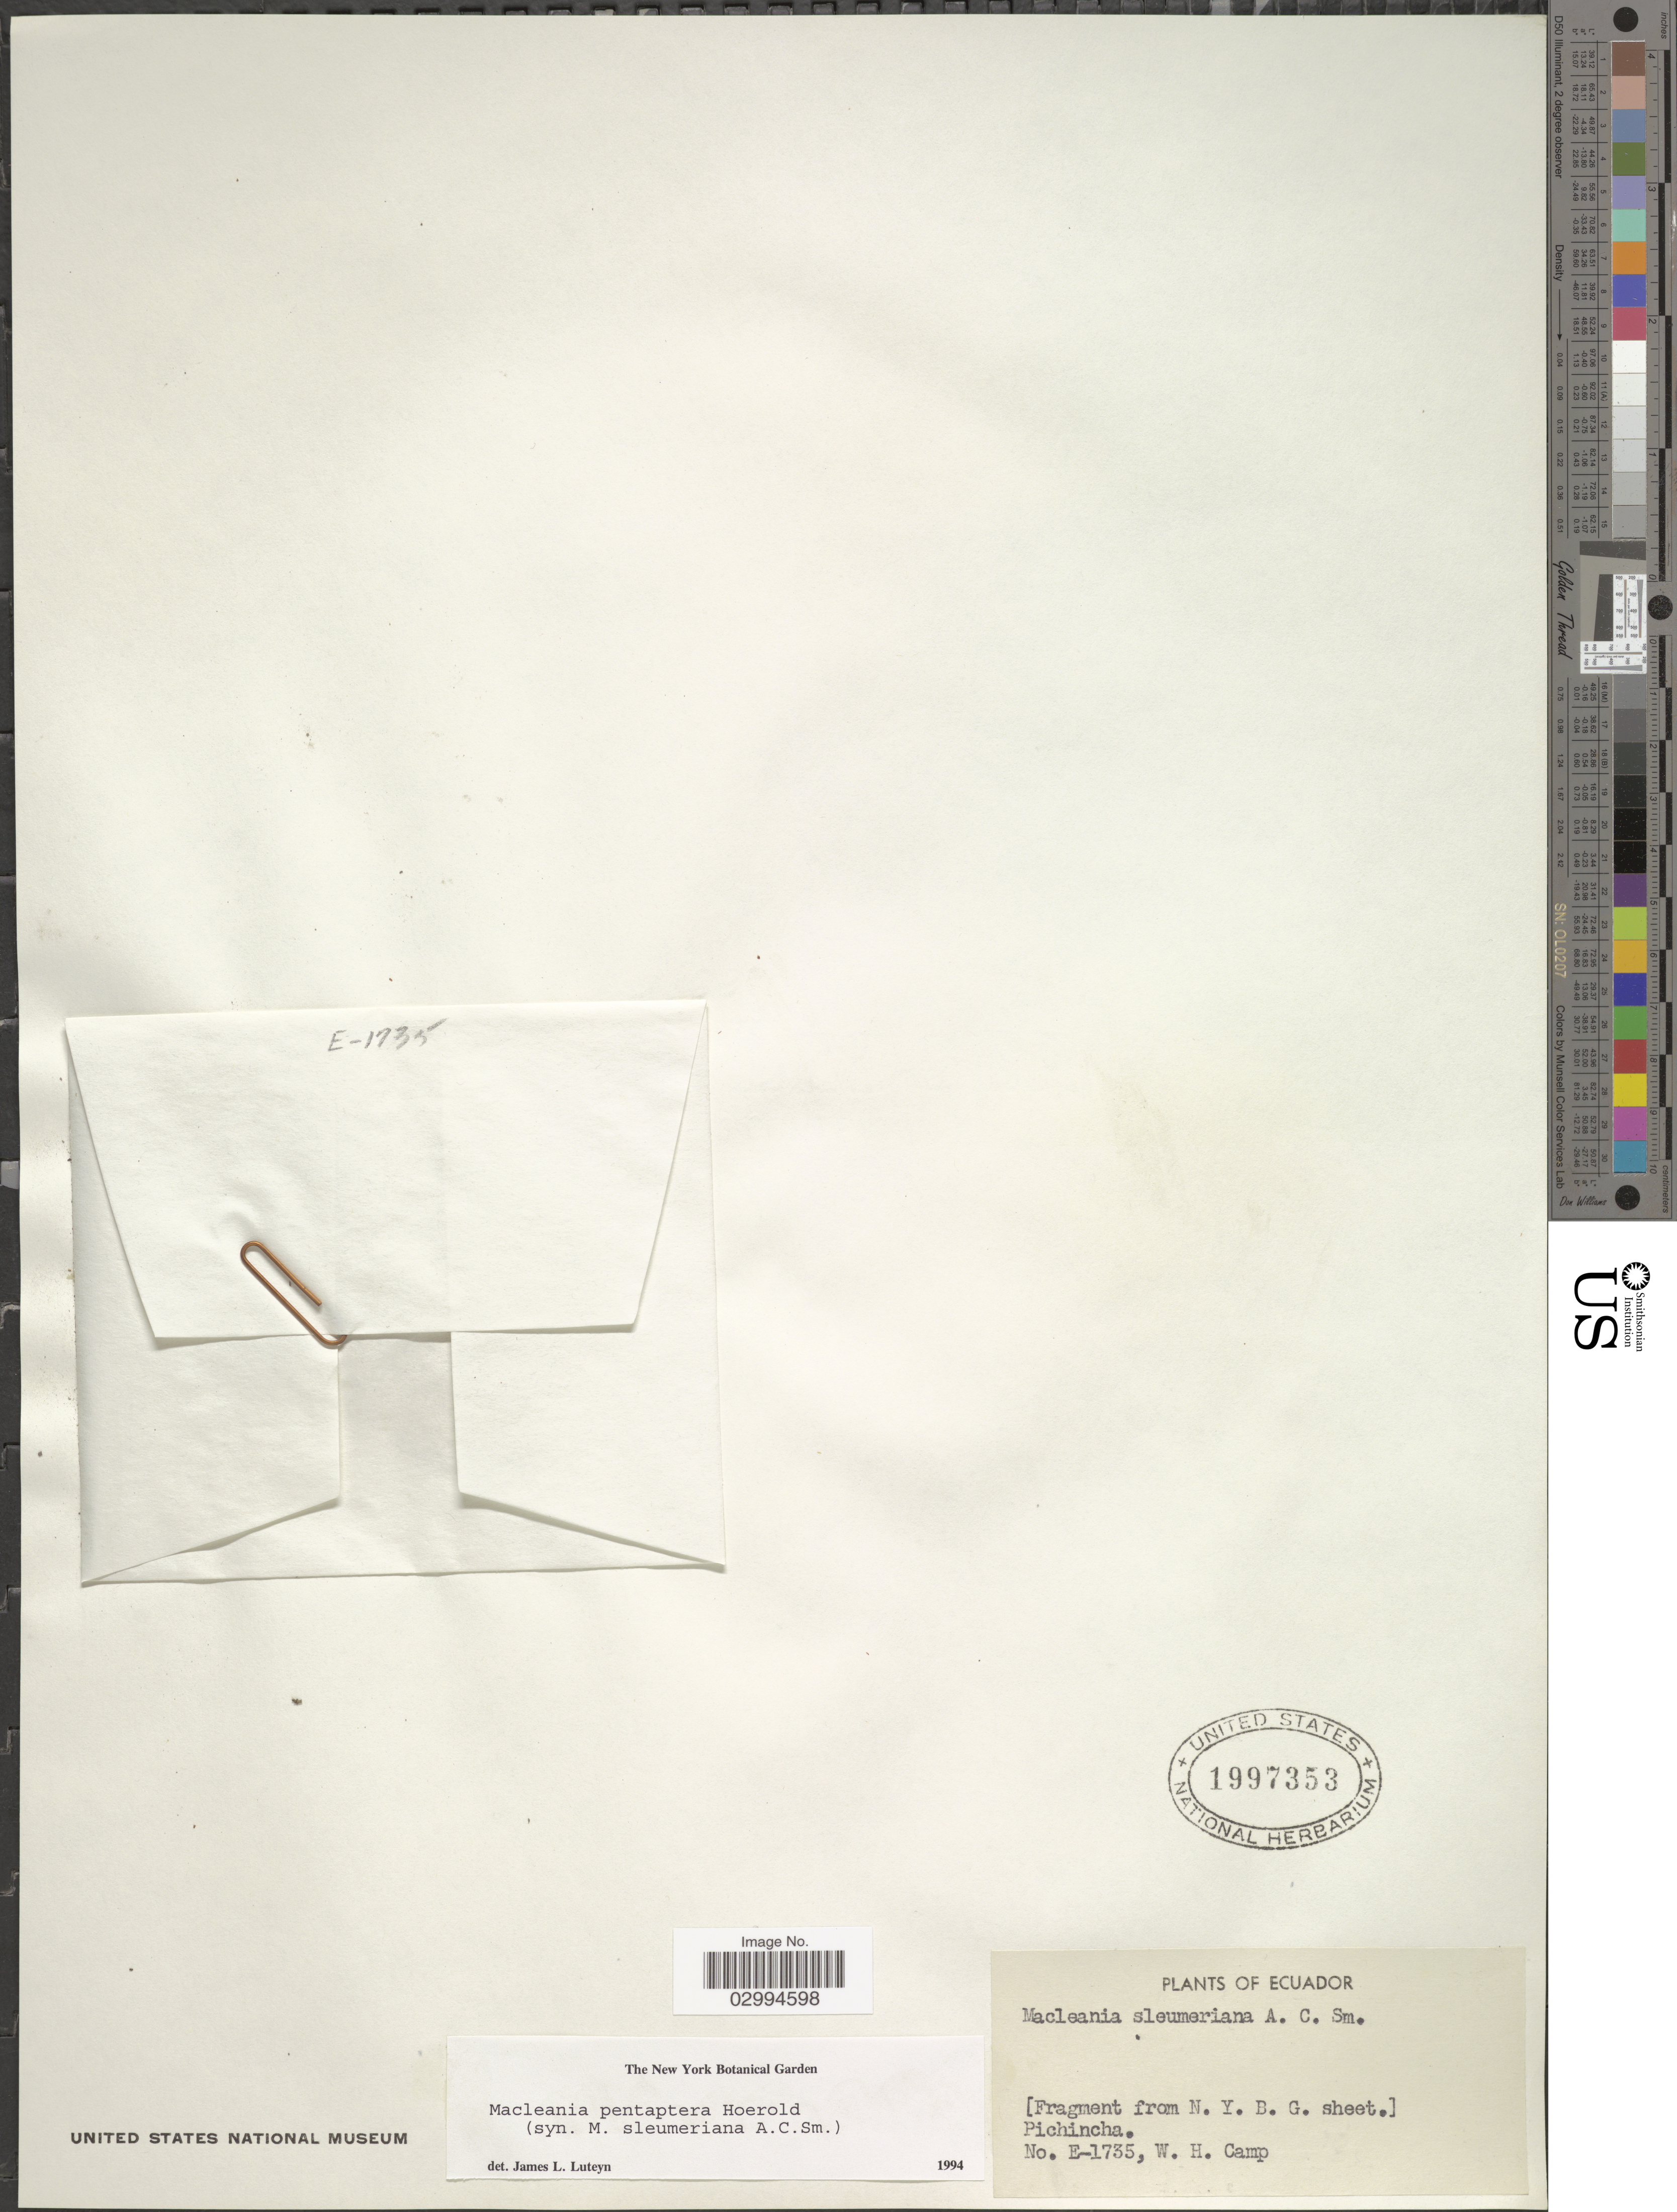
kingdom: Plantae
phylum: Tracheophyta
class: Magnoliopsida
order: Ericales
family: Ericaceae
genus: Macleania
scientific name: Macleania pentaptera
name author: Hoerold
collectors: W. H. Camp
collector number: E-1735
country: Ecuador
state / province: Pichincha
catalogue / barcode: US 1997353